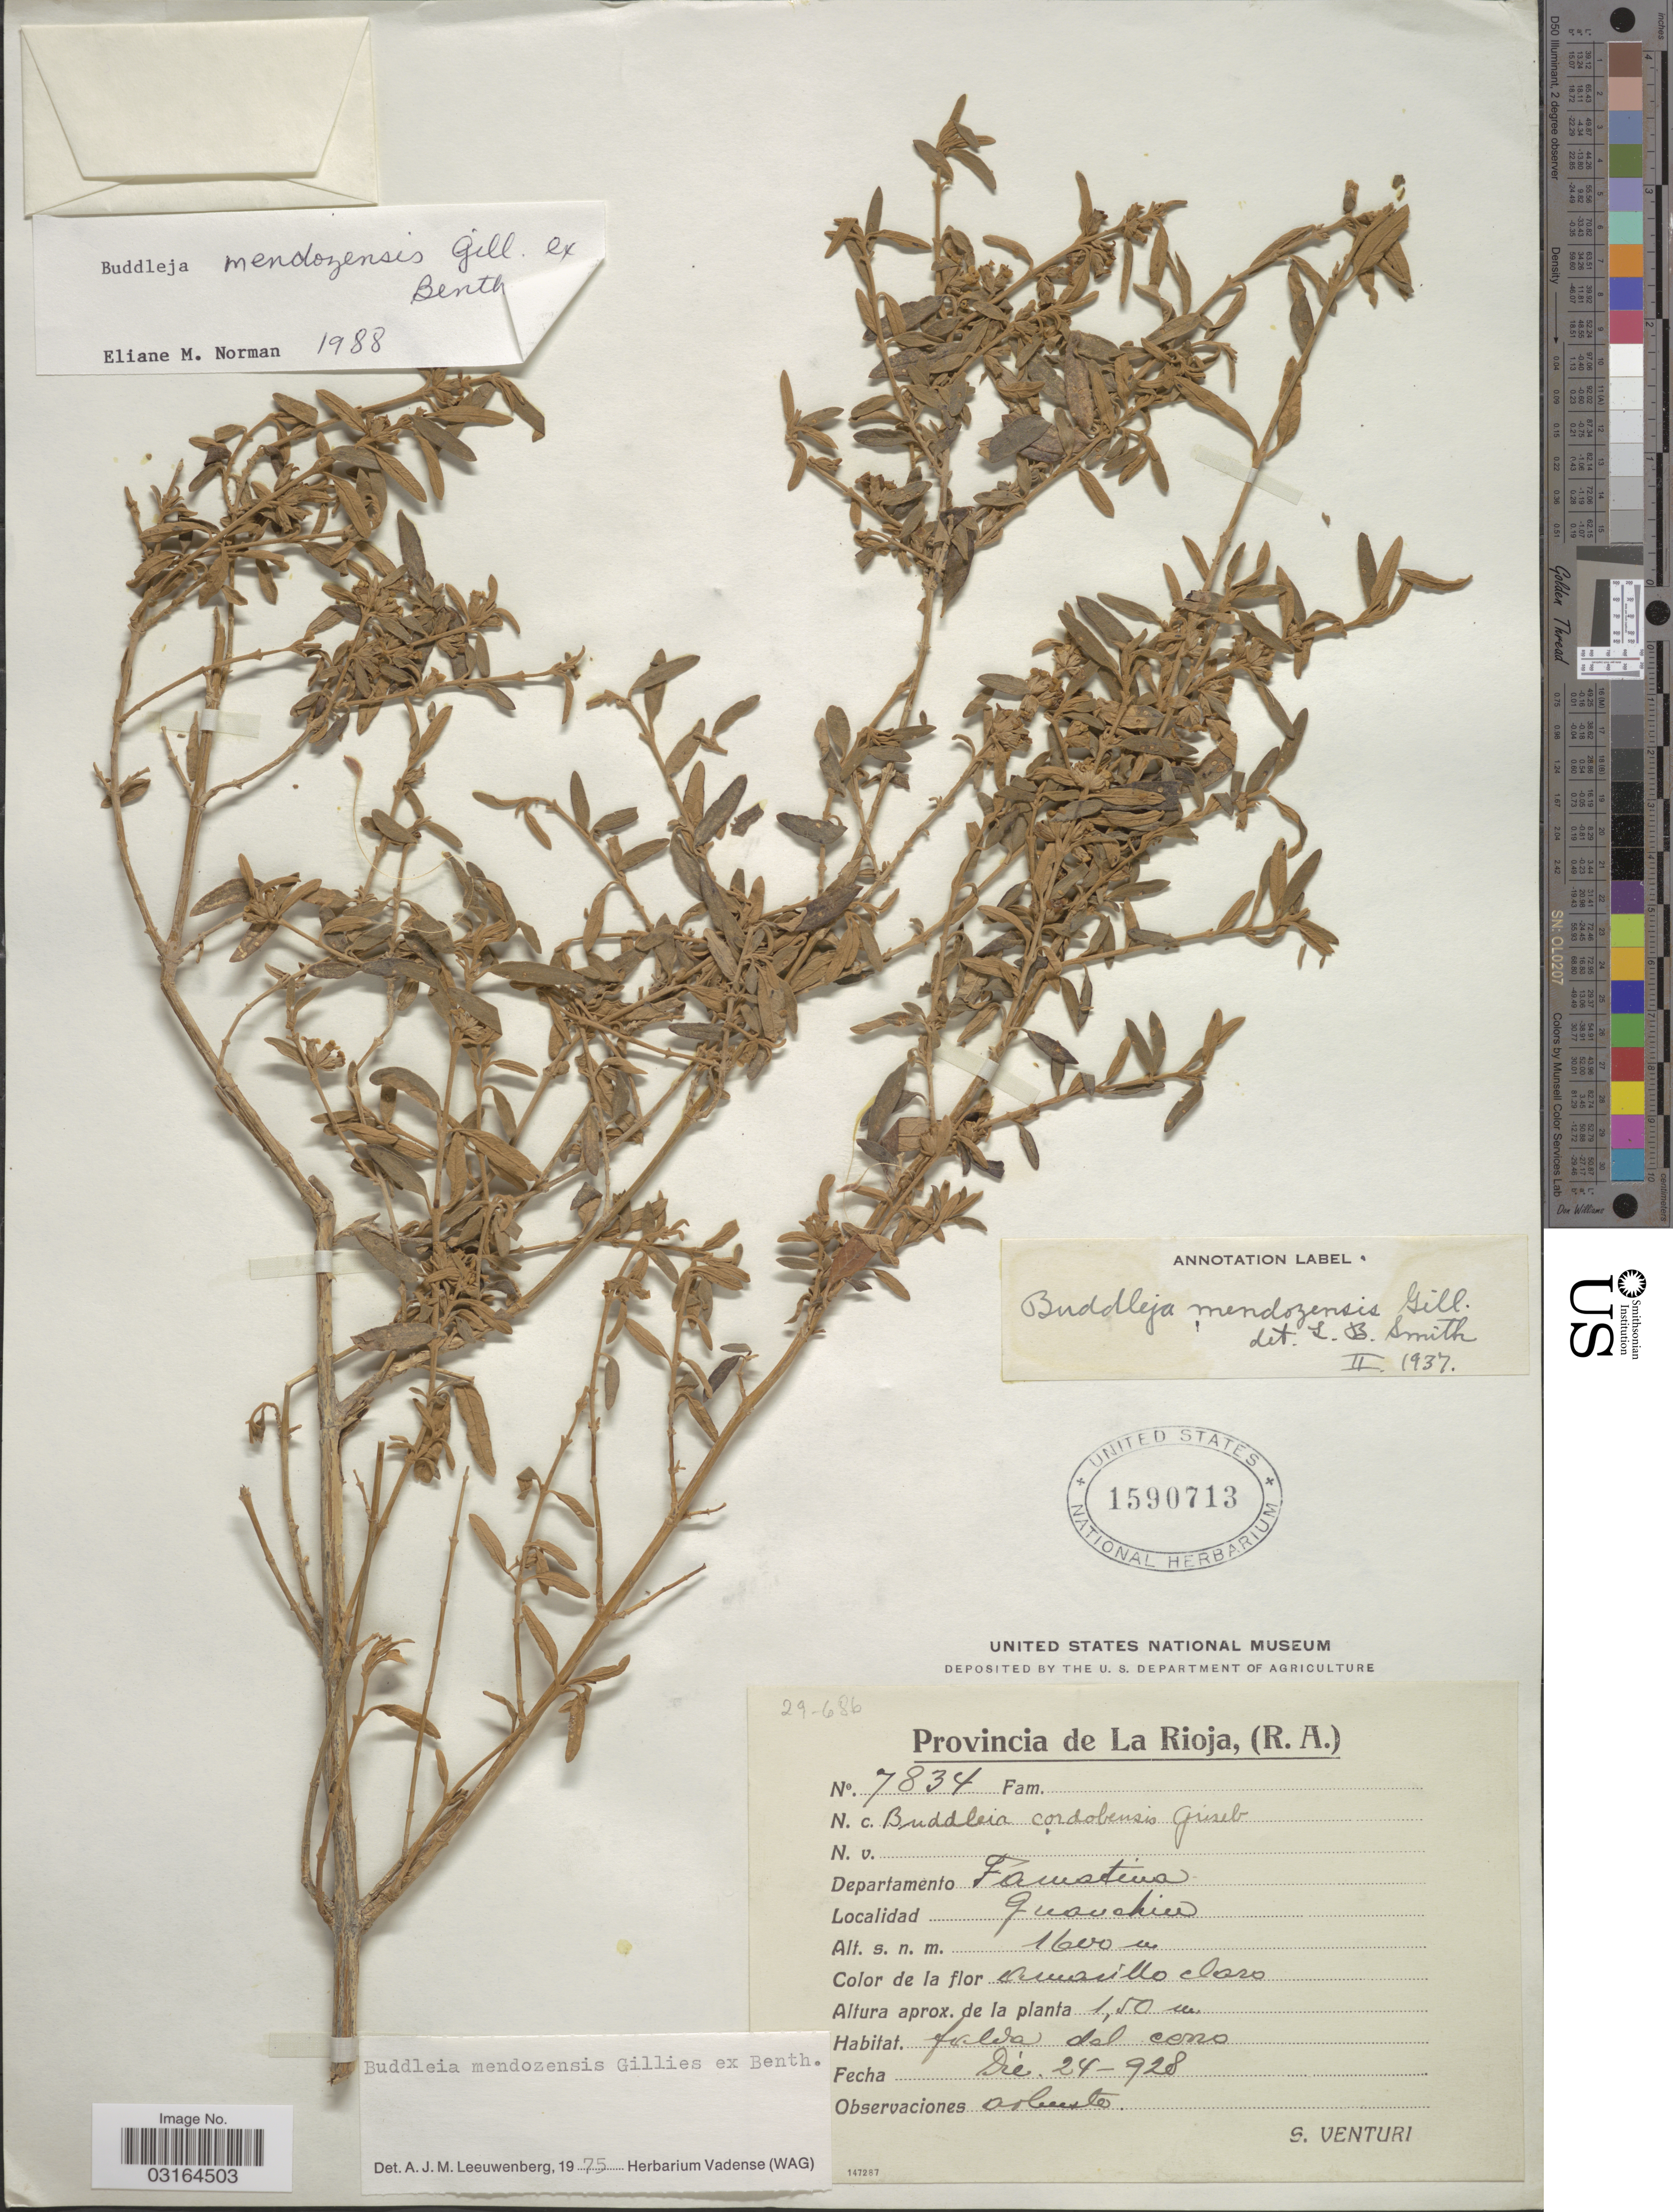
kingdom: Plantae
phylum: Tracheophyta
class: Magnoliopsida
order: Lamiales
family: Scrophulariaceae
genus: Buddleja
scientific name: Buddleja mendozensis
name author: Gillet ex Benth.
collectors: S. Venturi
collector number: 7834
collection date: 1928-12-24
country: Argentina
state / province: La Rioja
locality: Provincia de La Rioja, (R. A.). Departamento Famatina. Guanchin.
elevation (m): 1600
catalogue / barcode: US 1590713